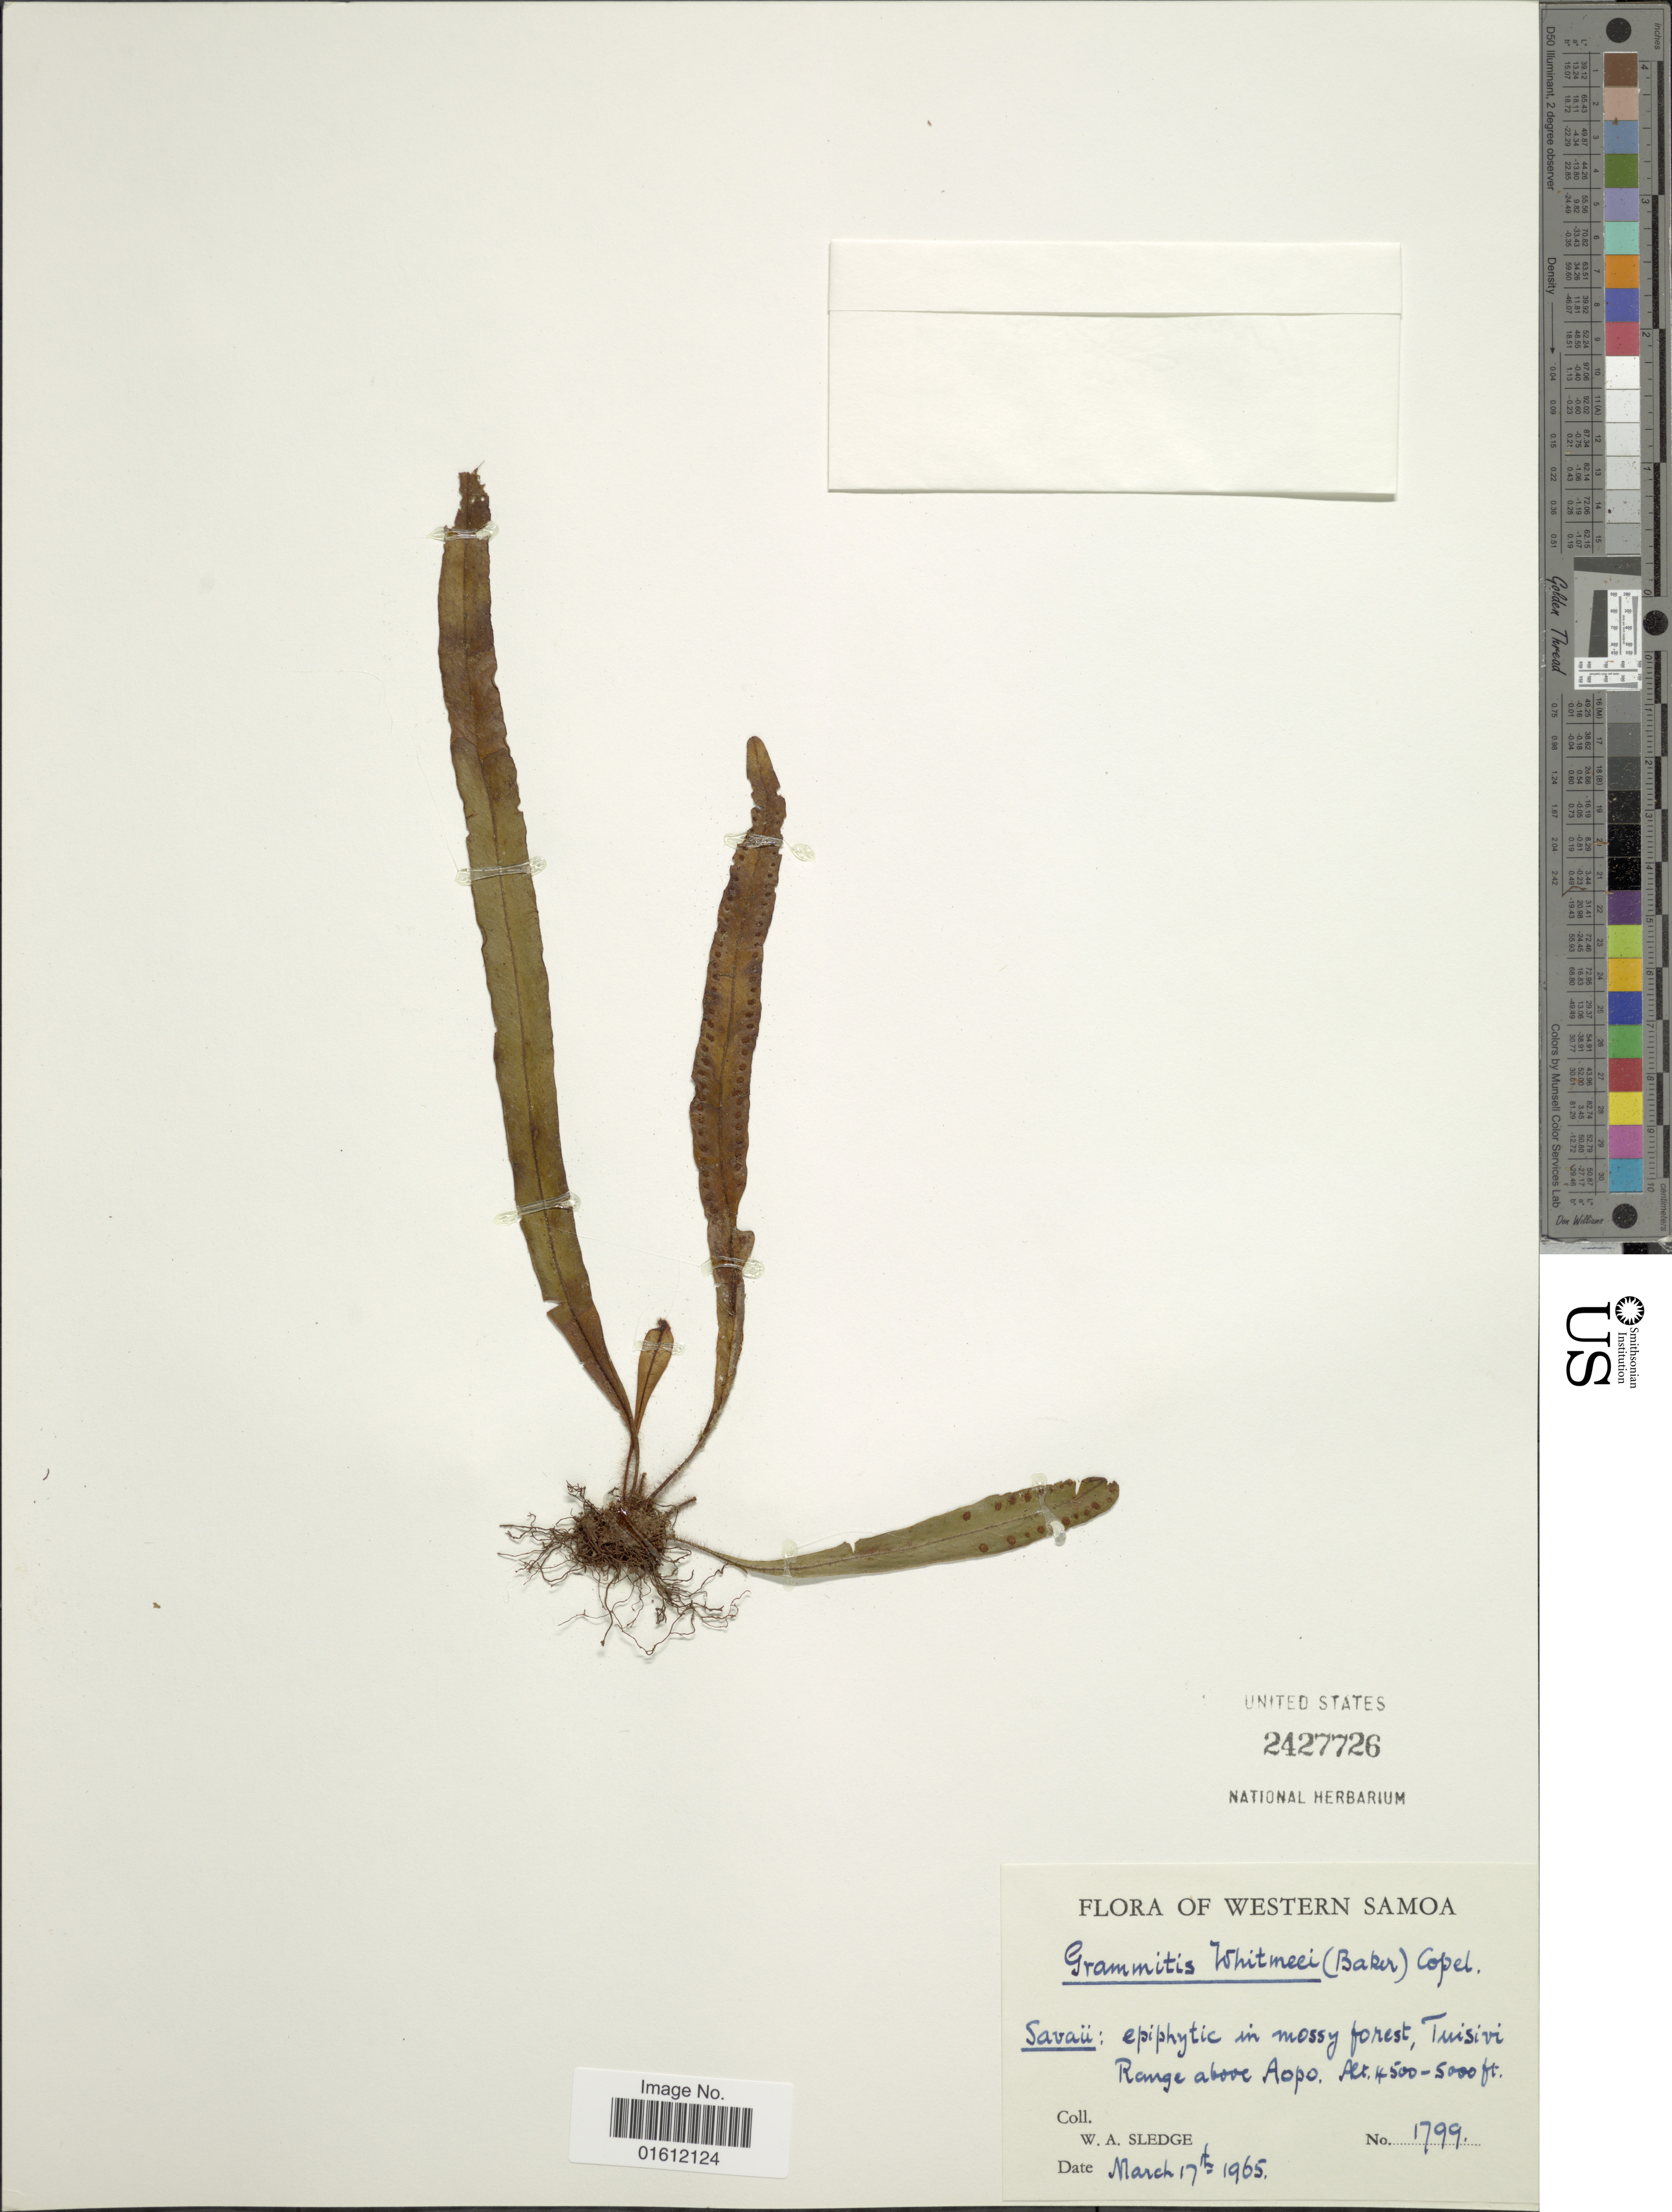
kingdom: Plantae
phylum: Tracheophyta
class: Polypodiopsida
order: Polypodiales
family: Polypodiaceae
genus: Oreogrammitis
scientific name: Oreogrammitis whitmeei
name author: (Baker) Parris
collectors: W. A. Sledge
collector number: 1799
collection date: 1965-03-17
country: Samoa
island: Savai'i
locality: Savaii: Tuisivi Range above Aopo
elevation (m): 1372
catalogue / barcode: US 2427726